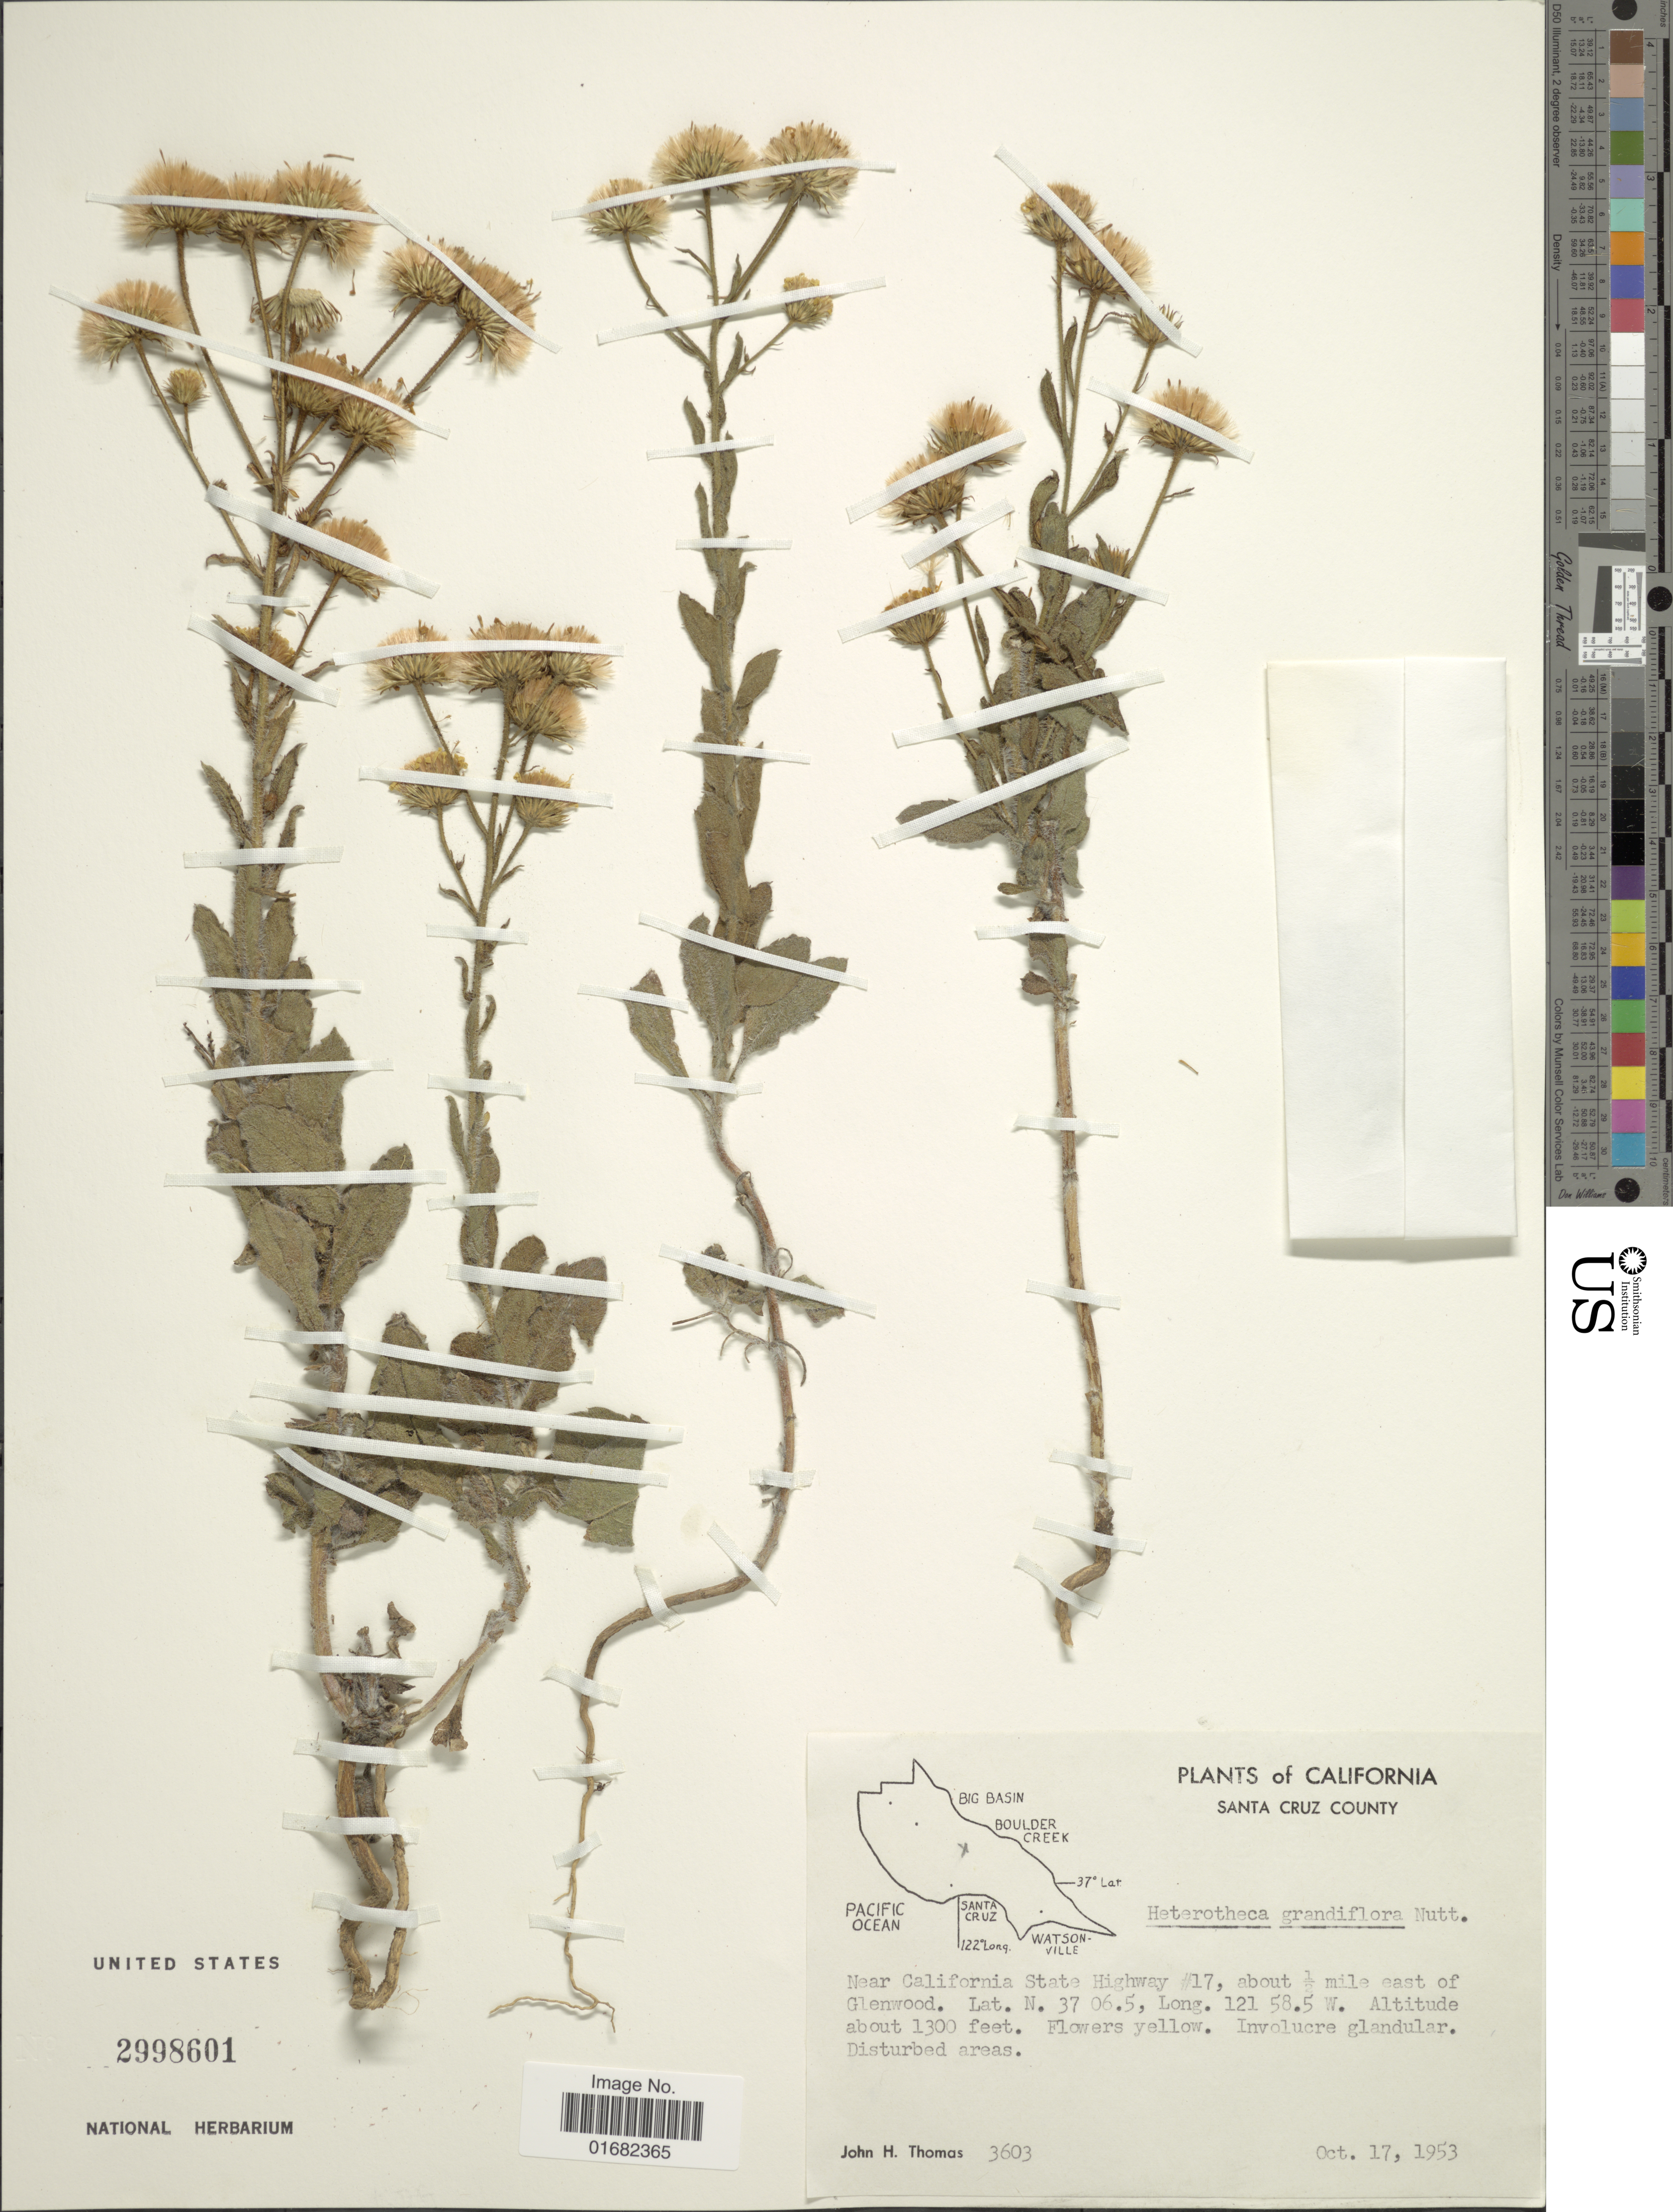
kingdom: Plantae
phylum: Tracheophyta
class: Magnoliopsida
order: Asterales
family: Asteraceae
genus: Heterotheca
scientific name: Heterotheca grandiflora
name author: Nutt.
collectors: J. H. Thomas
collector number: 3603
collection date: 1953-10-17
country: United States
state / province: California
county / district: Santa Cruz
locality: Santa Cruz County. Near California State Highway #17, about ½ mile east of Glenwood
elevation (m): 396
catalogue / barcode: US 2998601